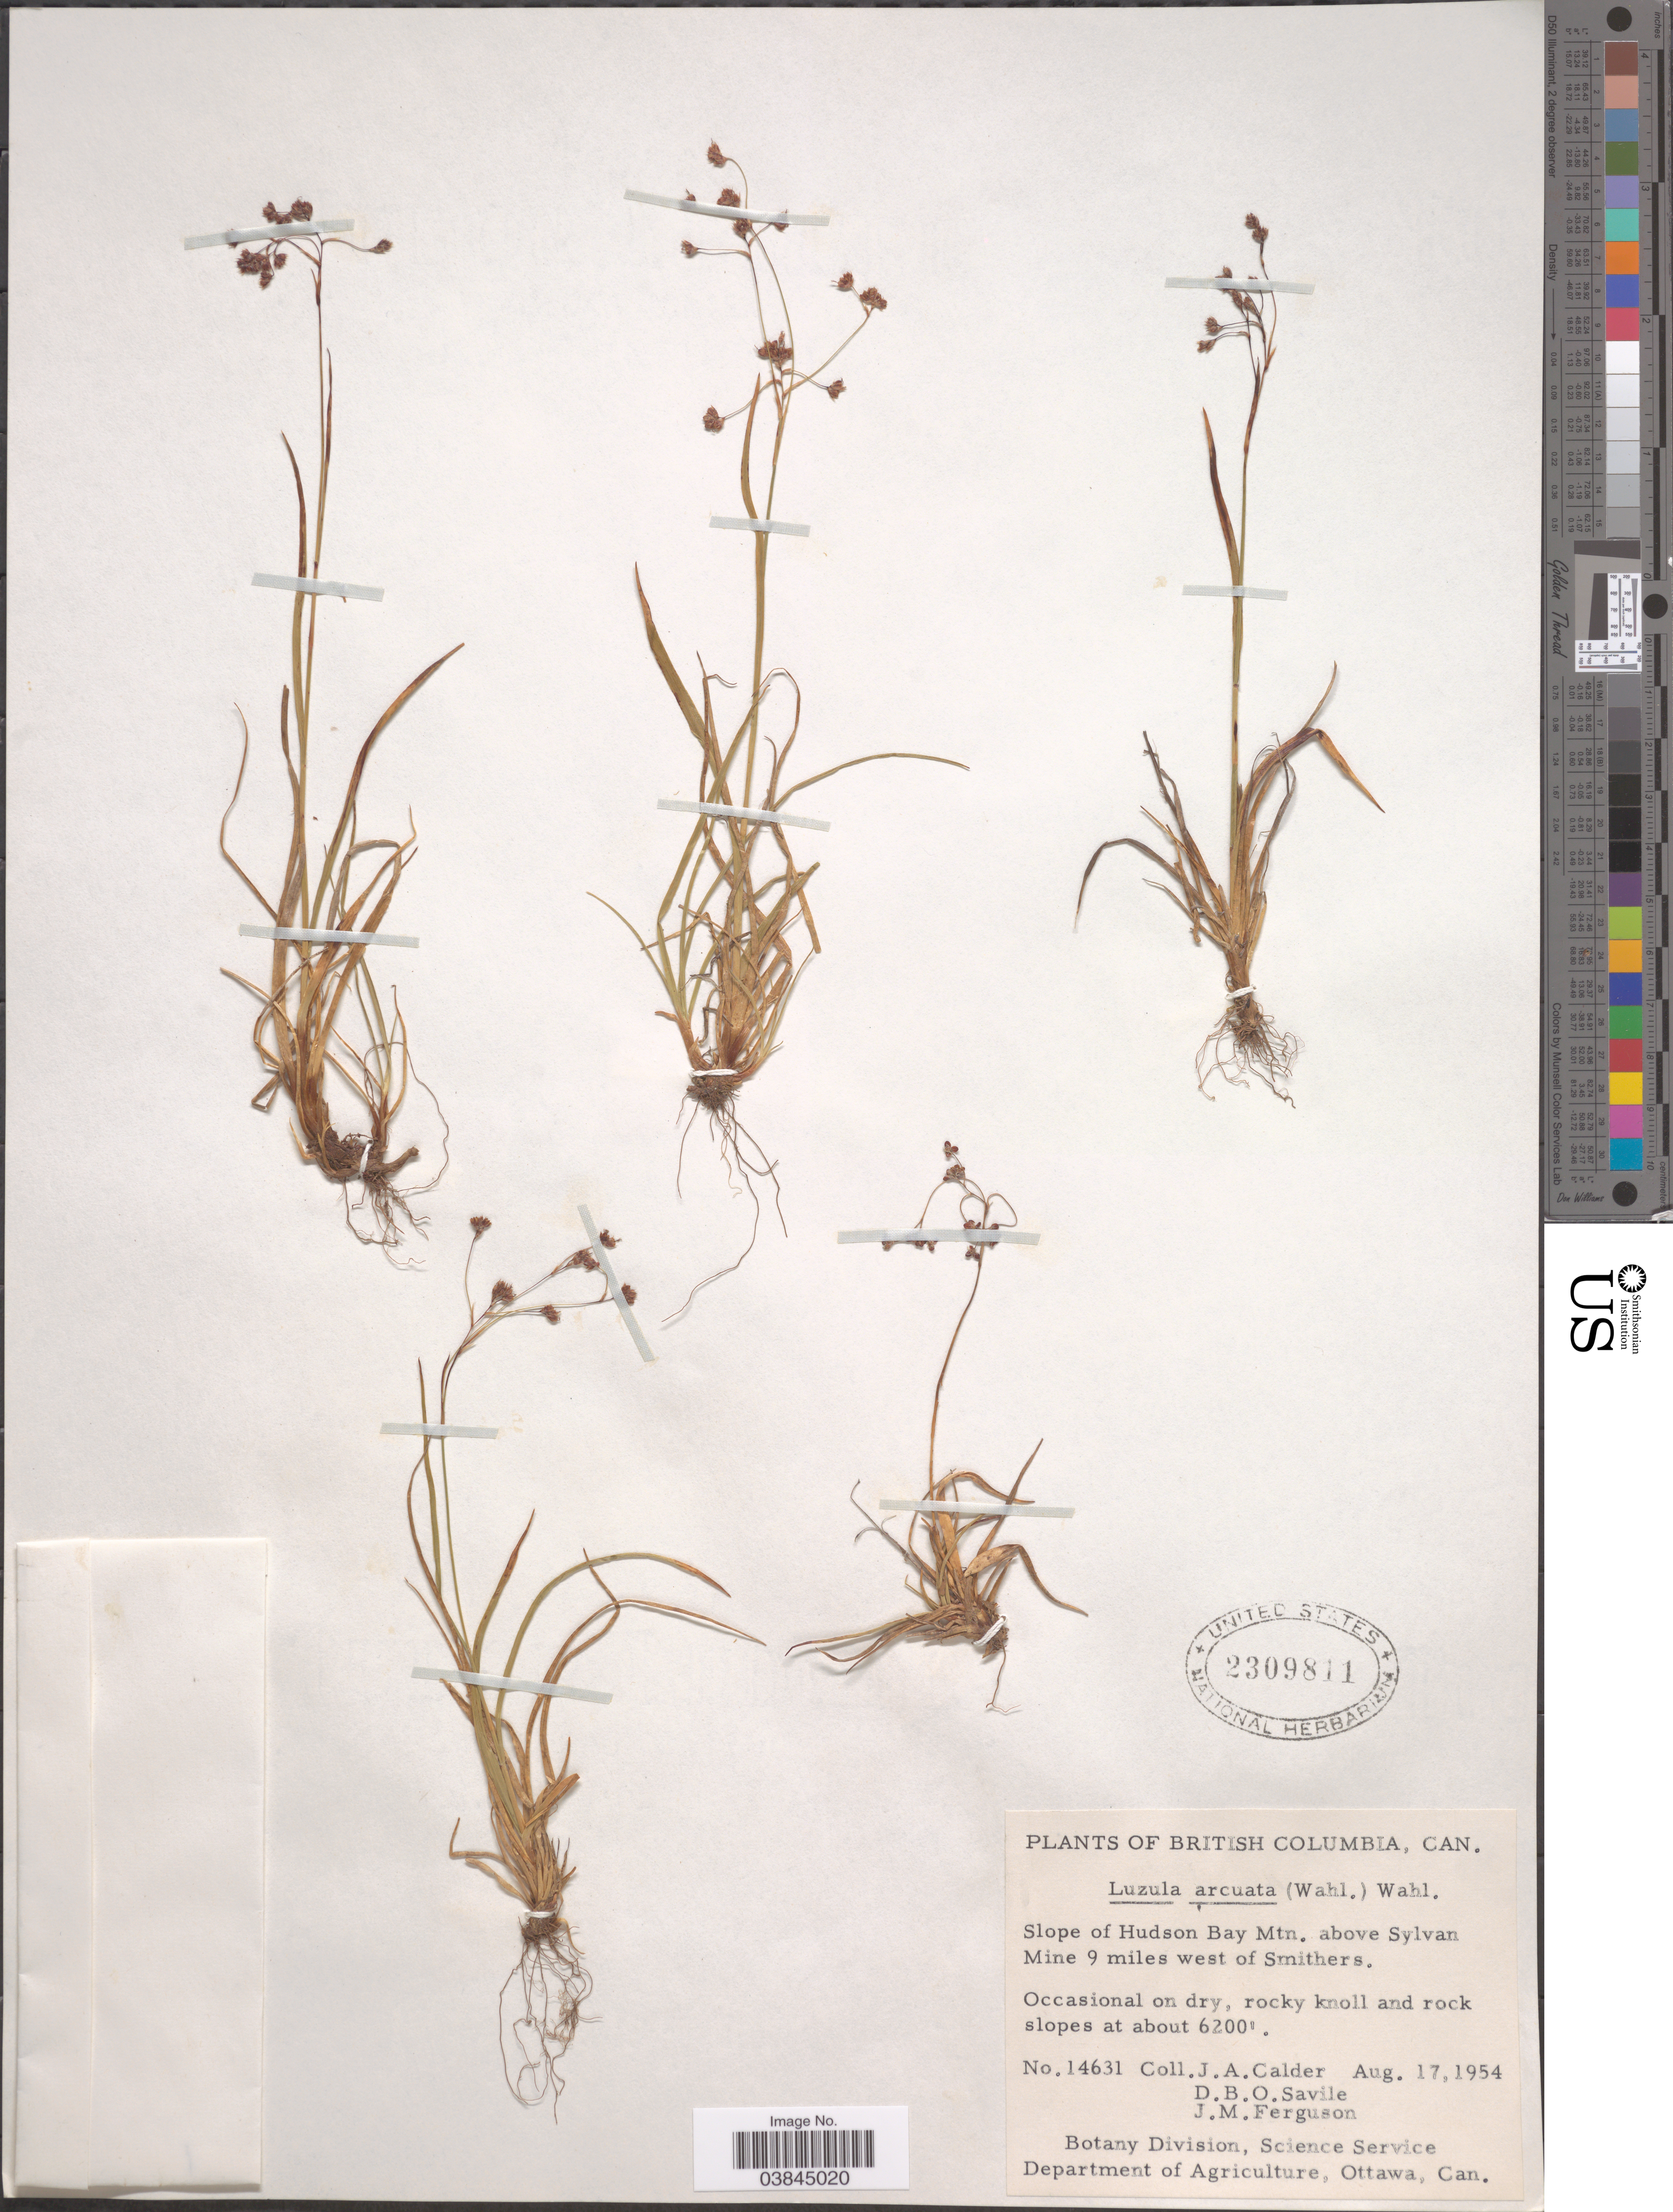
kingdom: Plantae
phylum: Tracheophyta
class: Liliopsida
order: Poales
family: Juncaceae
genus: Luzula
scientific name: Luzula arcuata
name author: (Wahlenb.) Sw.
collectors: J. A. Calder, D. Savile & J. M. Ferguson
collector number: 14631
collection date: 1954-08-17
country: Canada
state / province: British Columbia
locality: Slope of Hudson Bay Mtn. above Sylvan Mine 9 miles west of Smithers.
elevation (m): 1890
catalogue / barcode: US 2309811